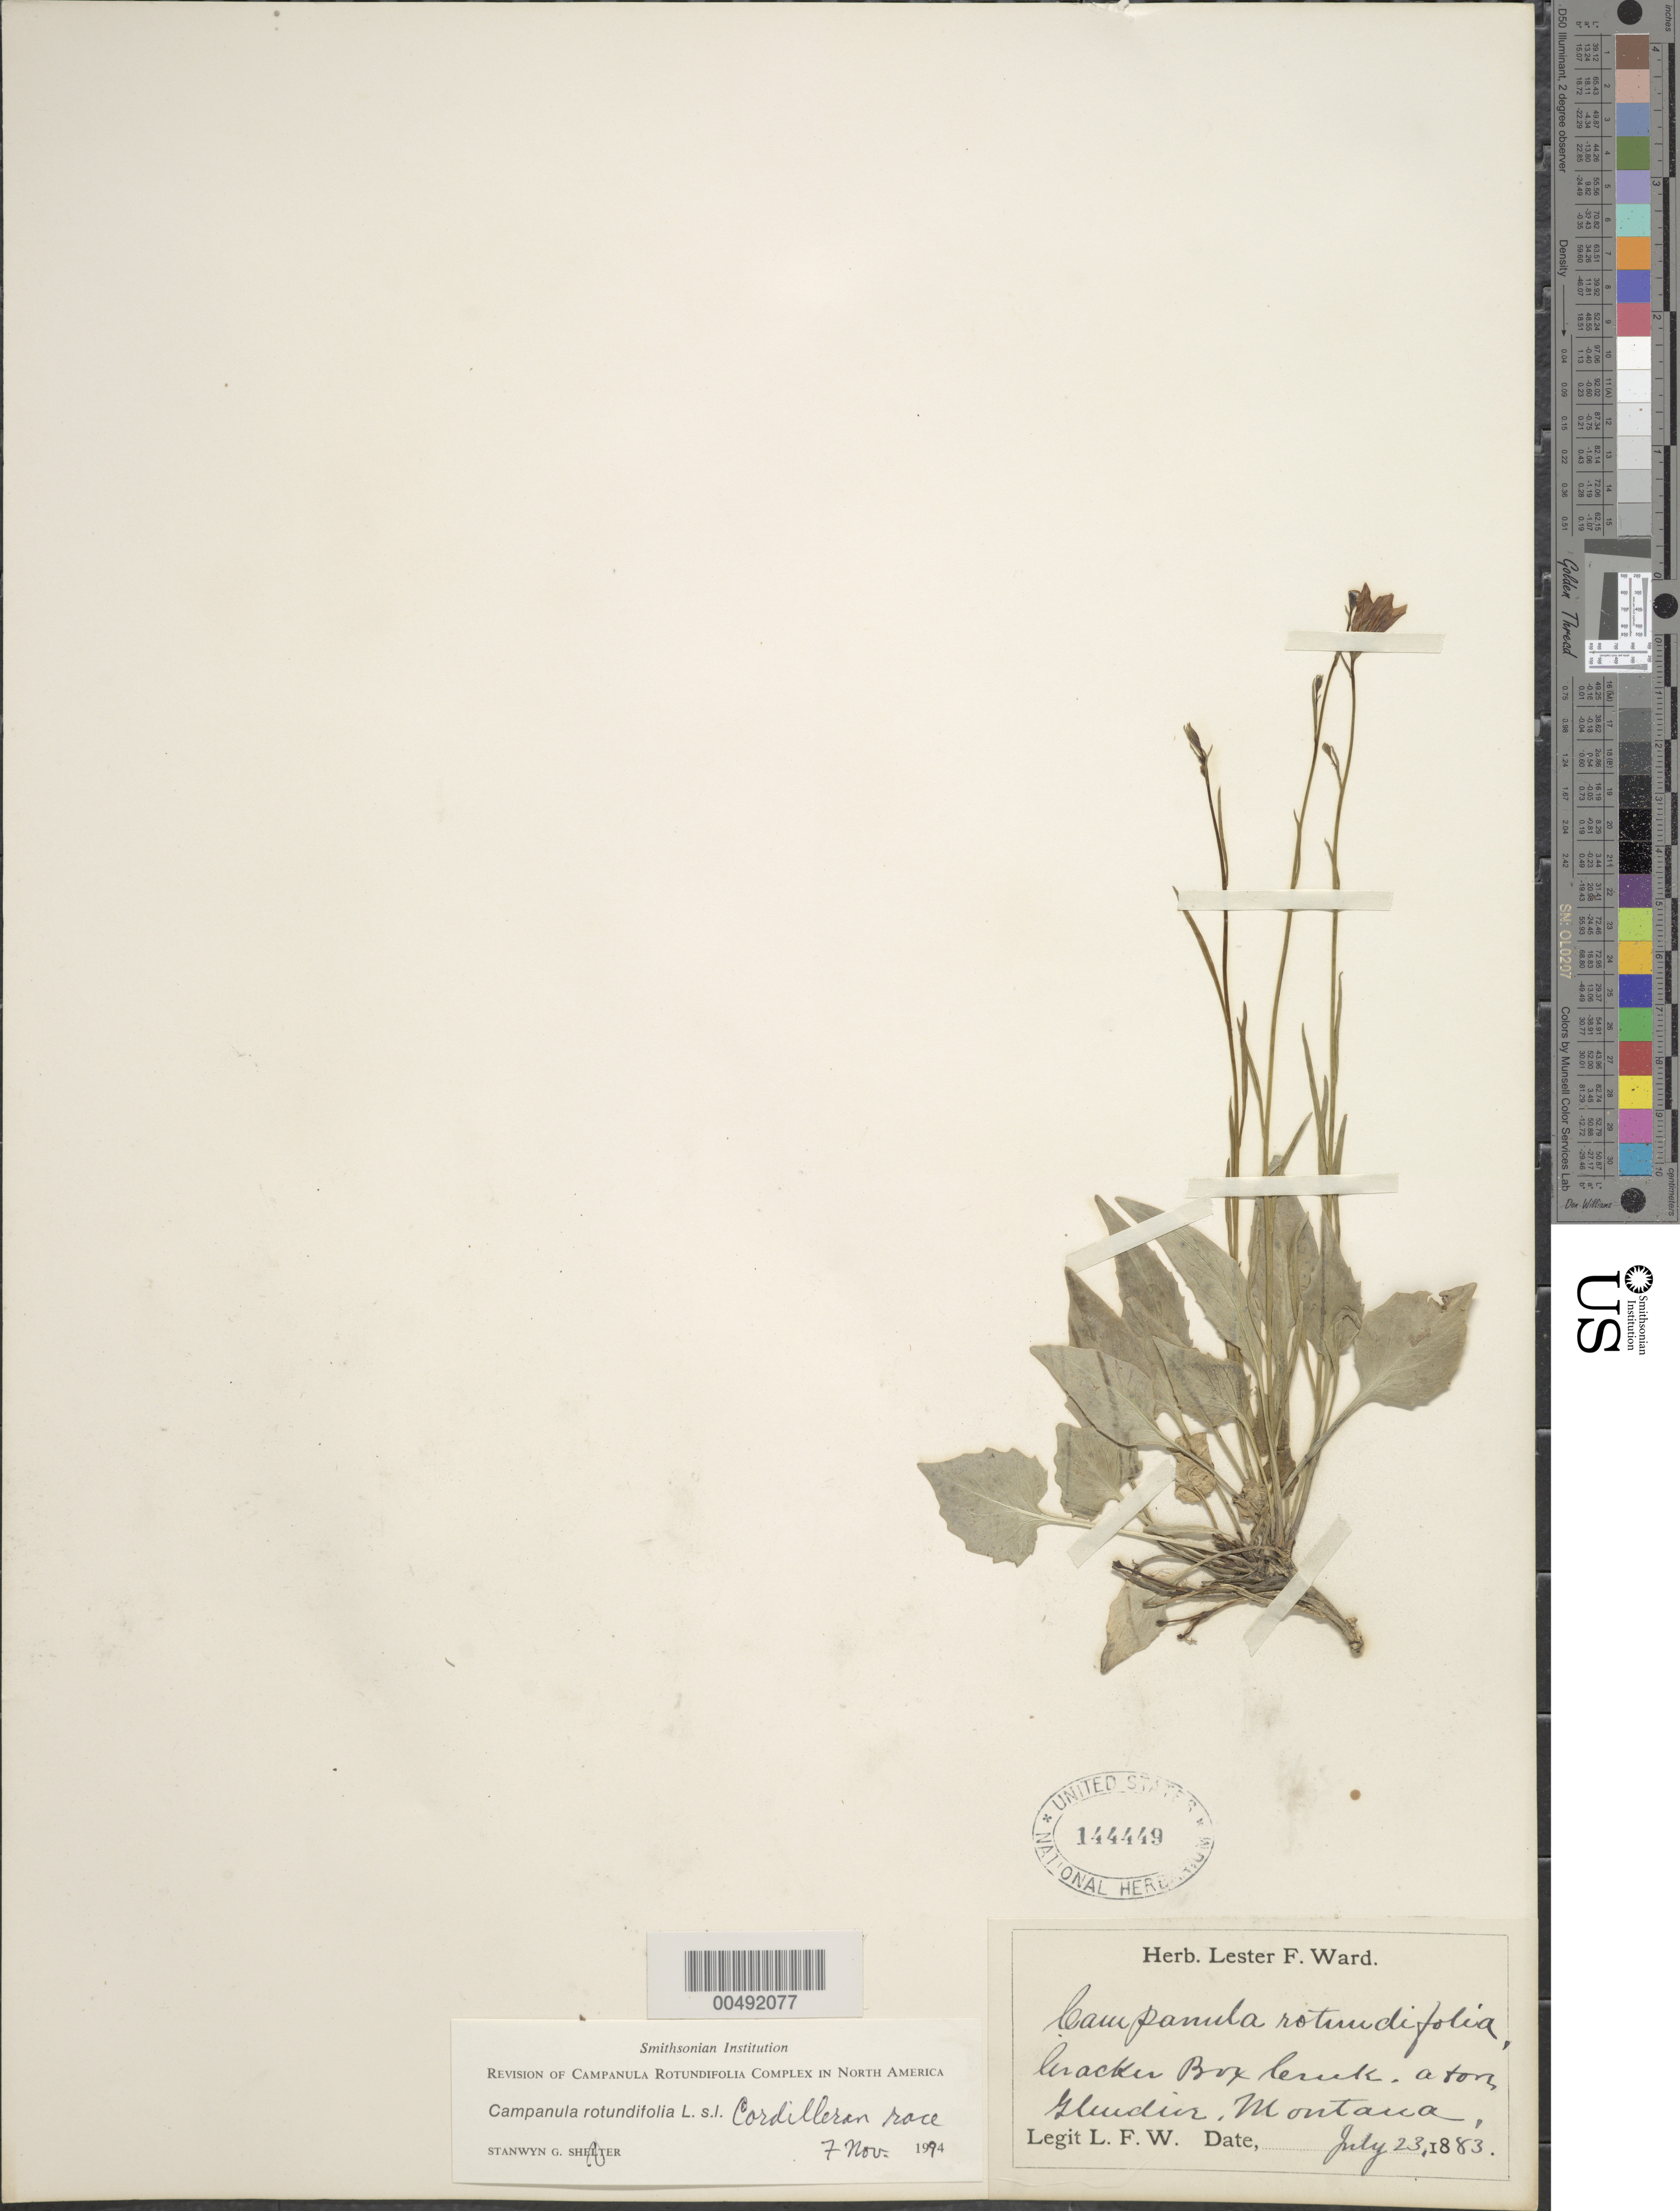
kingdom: Plantae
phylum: Tracheophyta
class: Magnoliopsida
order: Asterales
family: Campanulaceae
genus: Campanula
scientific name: Campanula rotundifolia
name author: L.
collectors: L. F. Ward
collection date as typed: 23 Jul 1883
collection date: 1883-07-23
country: United States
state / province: Montana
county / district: Dawson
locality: Cracker Box Creek, above Glendive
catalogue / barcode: US 144449